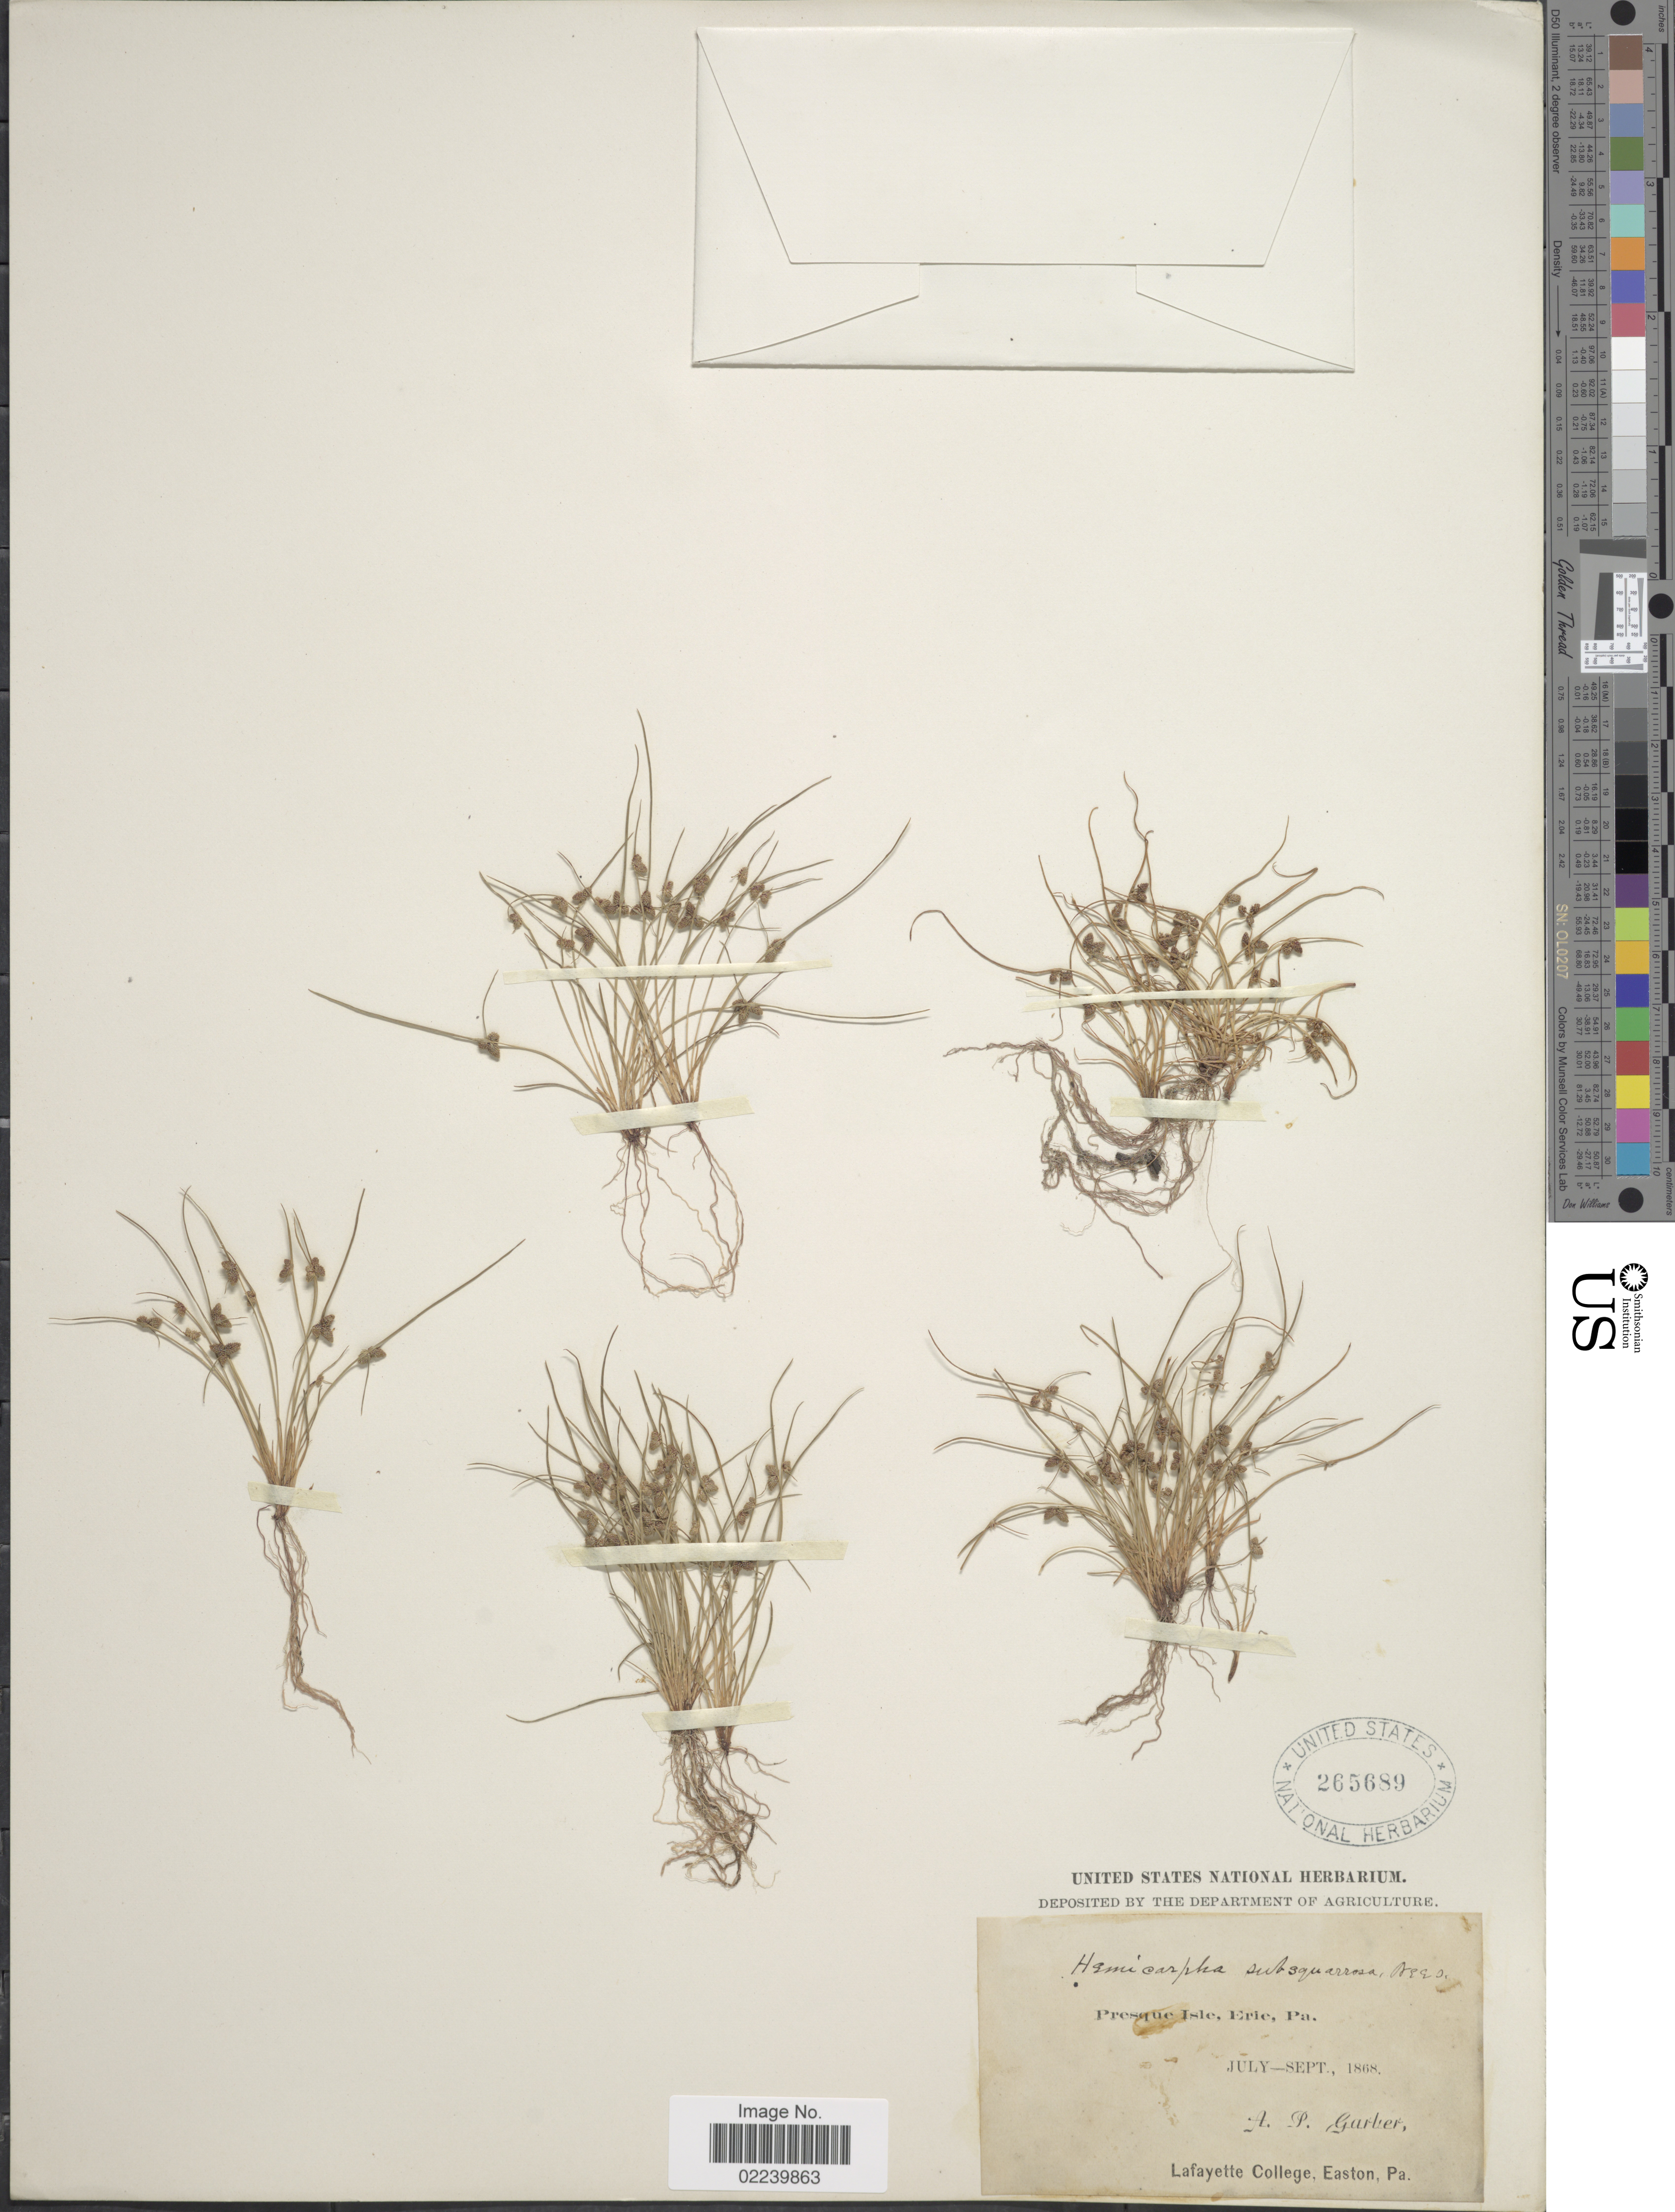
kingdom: Plantae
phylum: Tracheophyta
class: Liliopsida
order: Poales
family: Cyperaceae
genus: Cyperus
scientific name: Cyperus subsquarrosus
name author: (Muhl.) Bauters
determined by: Strong, M. T., (US), Smithsonian Institution - National Museum of Natural History (UNITED STATES)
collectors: A. P. Garber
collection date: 1868-07/1868-09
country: United States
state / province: Pennsylvania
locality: Presque Isle, Erie, Pa.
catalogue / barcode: US 265689